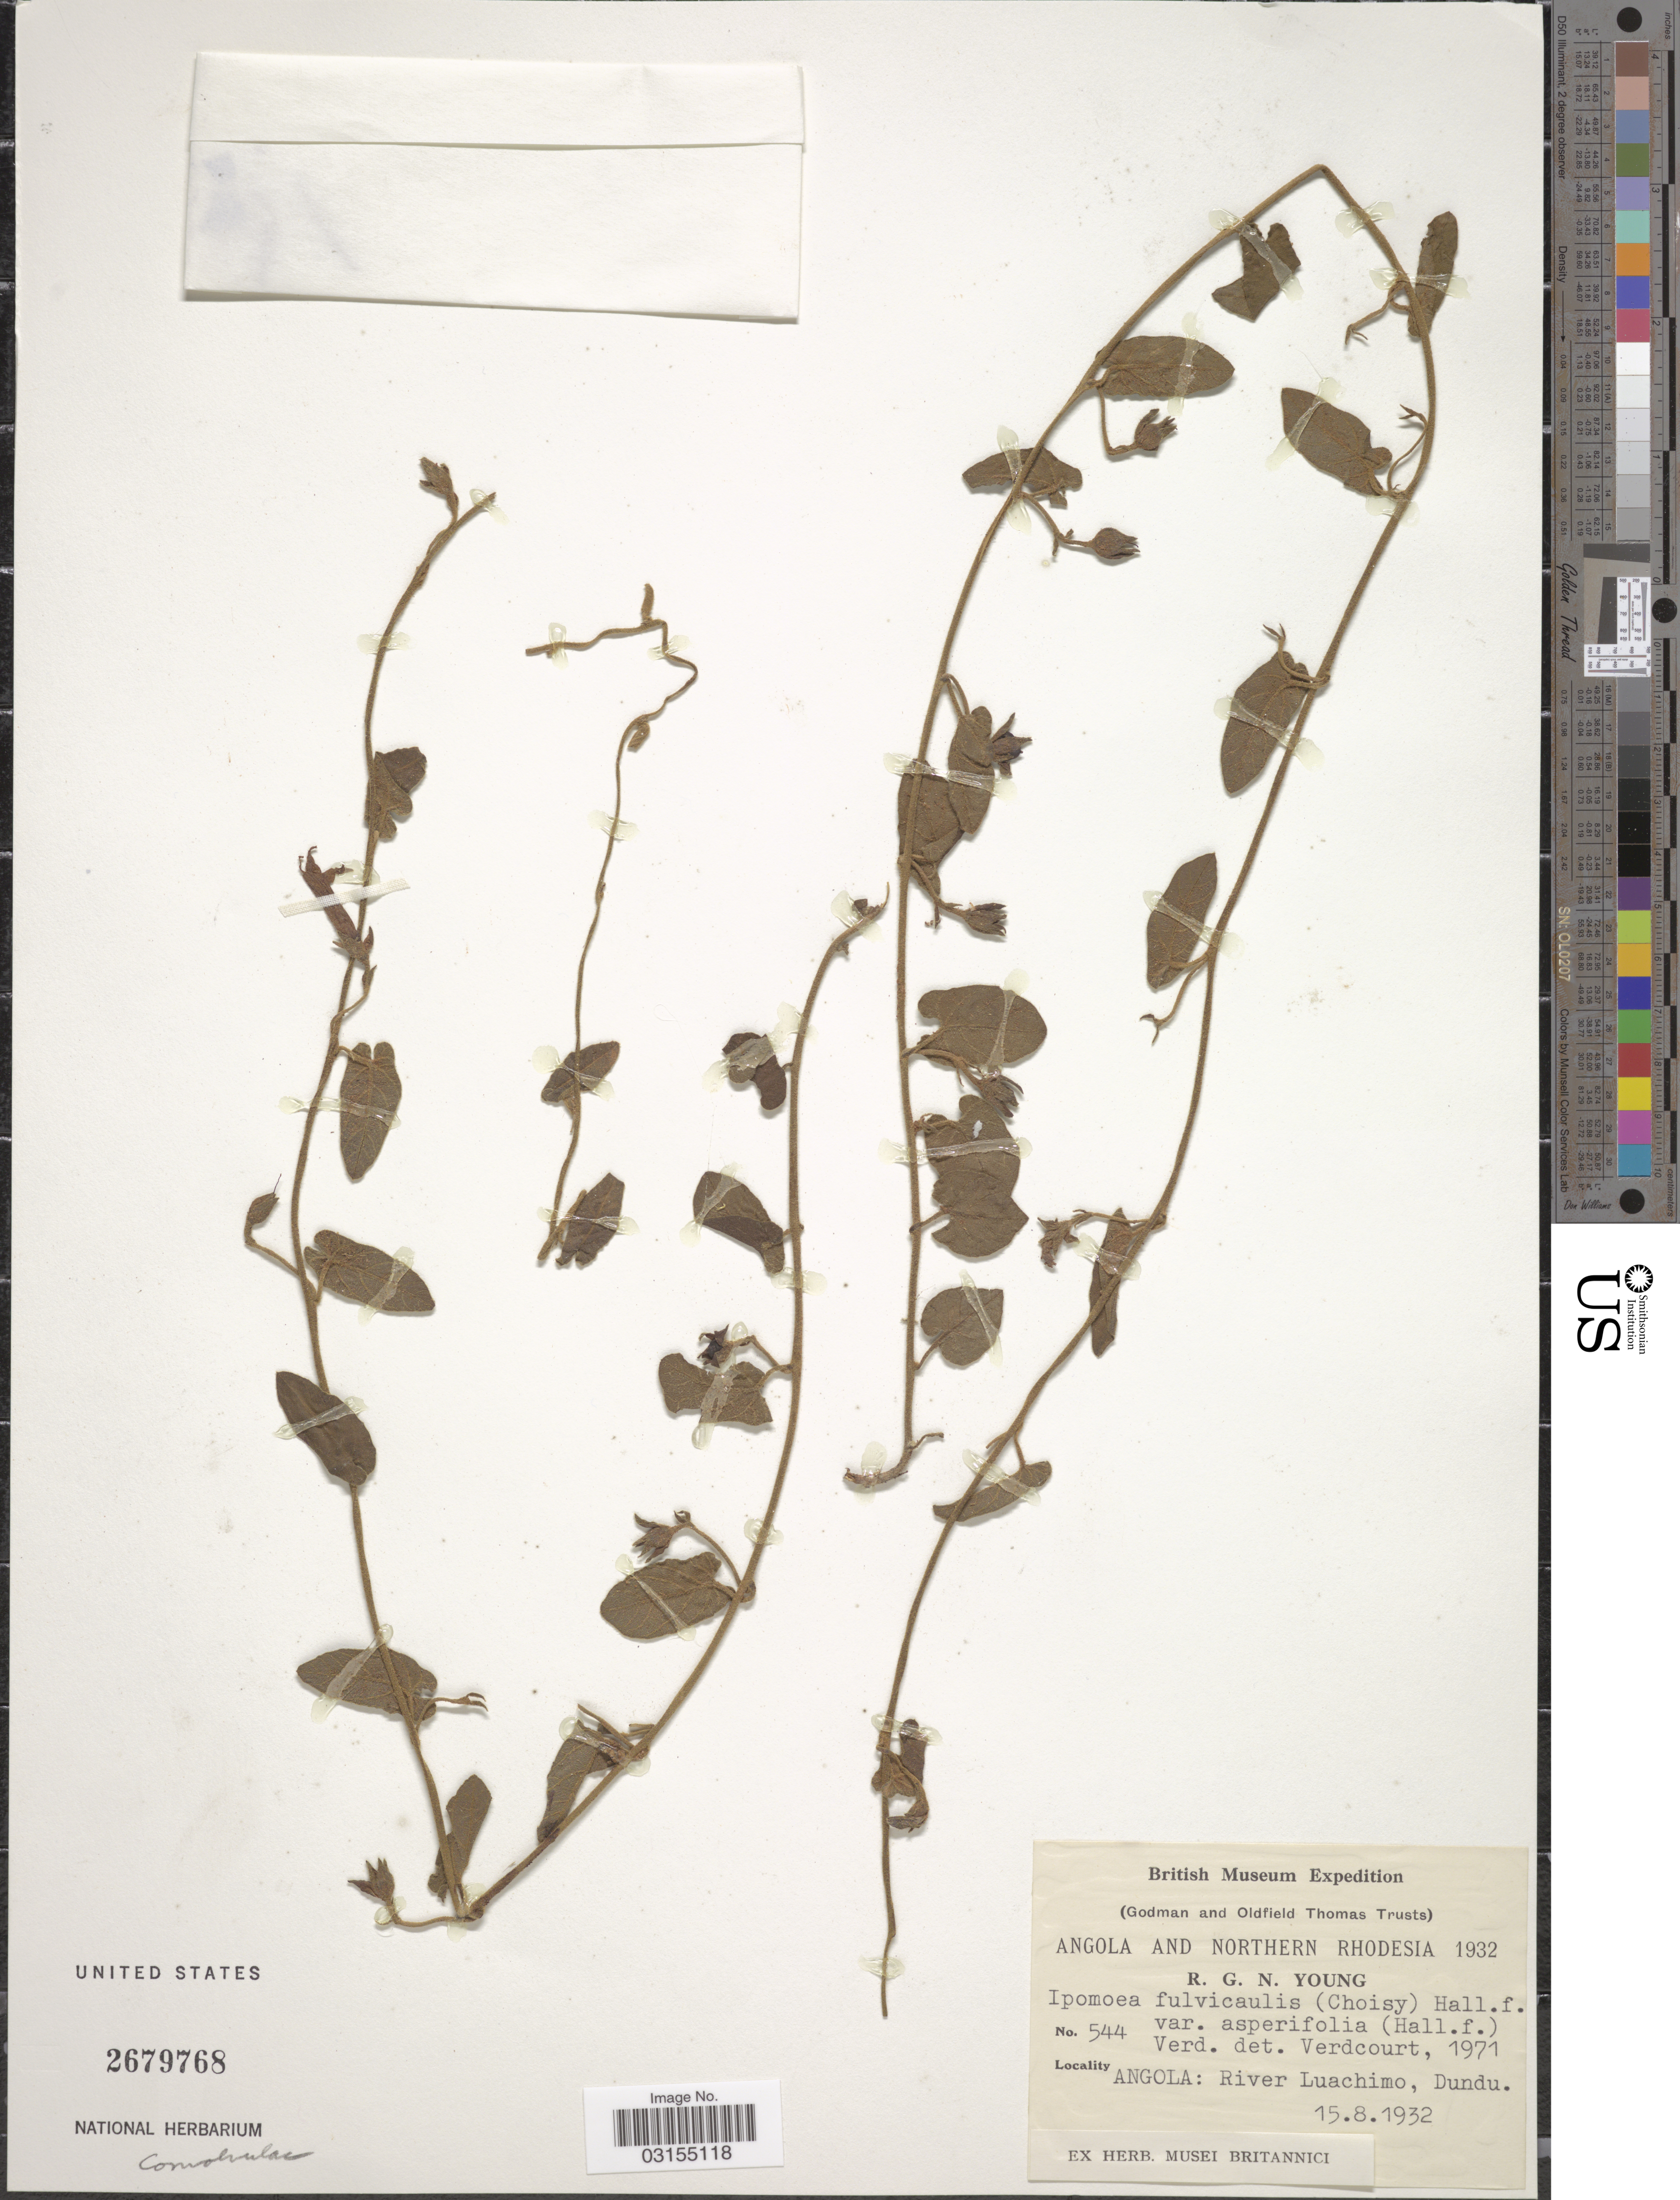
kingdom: Plantae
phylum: Tracheophyta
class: Magnoliopsida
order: Solanales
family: Convolvulaceae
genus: Ipomoea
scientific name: Ipomoea fulvicaulis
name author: (Hochst. ex Choisy) Boiss. ex Hallier f.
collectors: R. Young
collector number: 544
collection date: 1932-08-15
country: Angola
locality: River Luachimo, Dundu.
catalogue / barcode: US 2679768